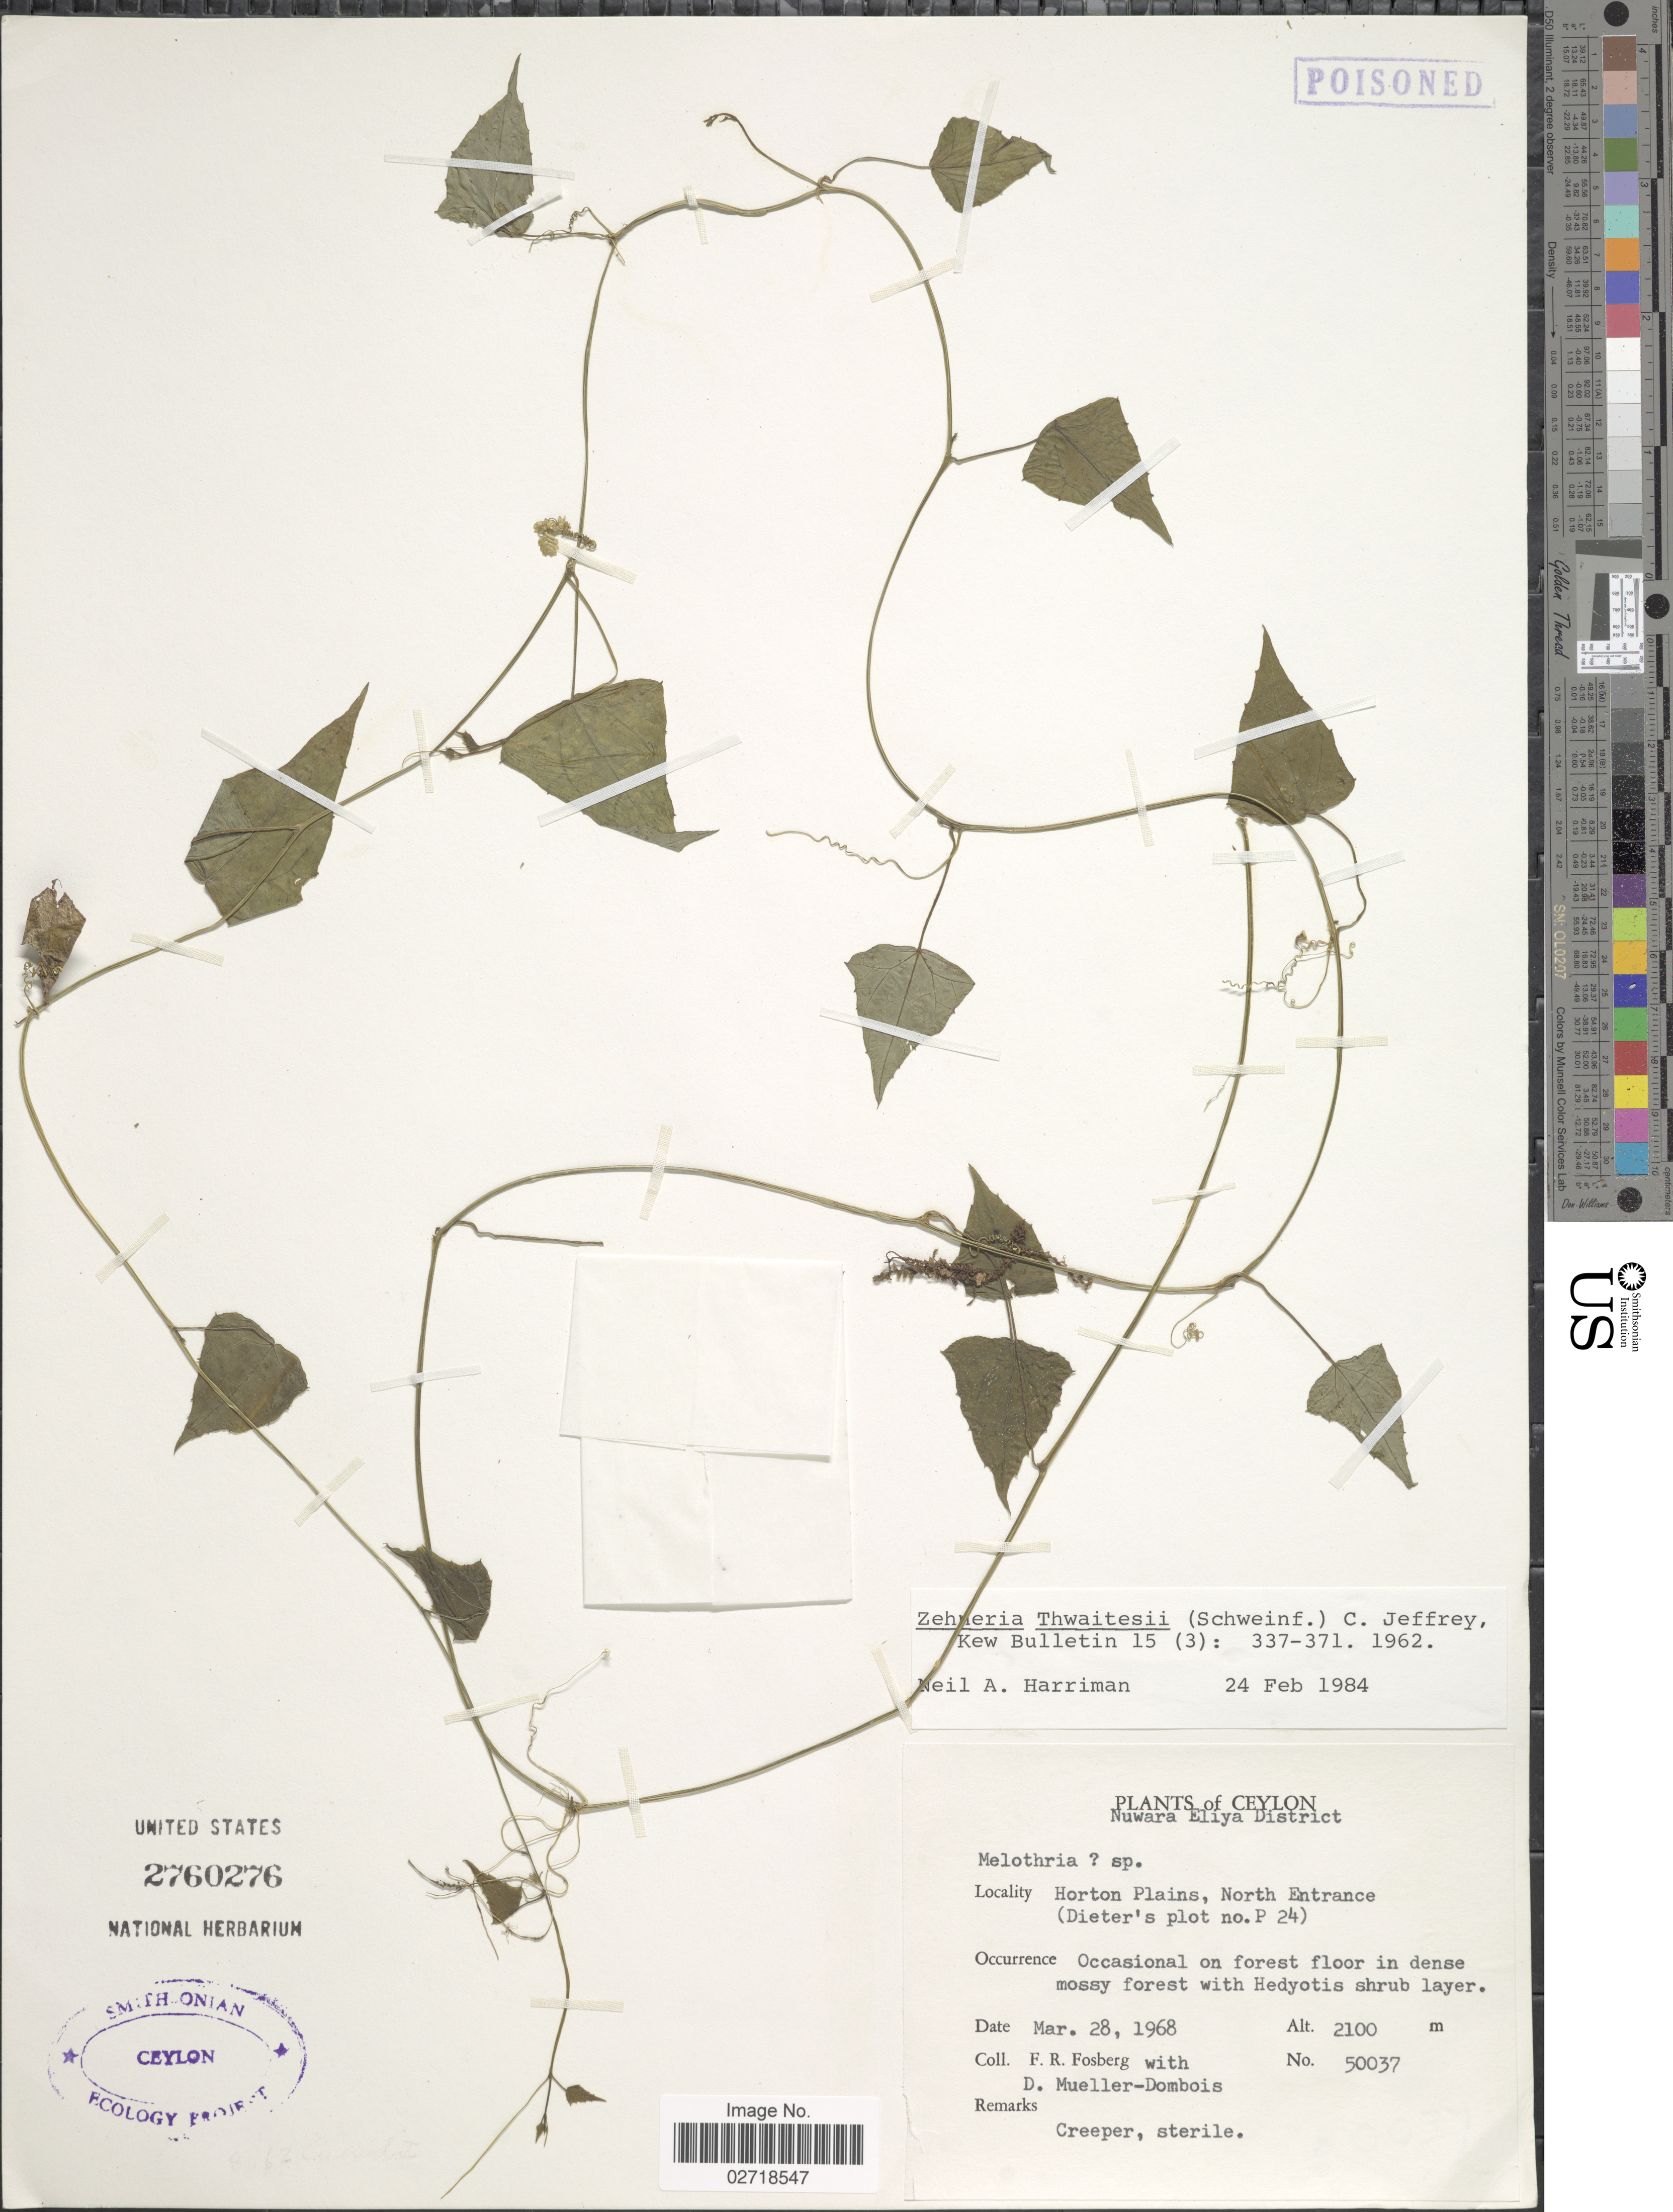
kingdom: Plantae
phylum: Tracheophyta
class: Magnoliopsida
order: Cucurbitales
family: Cucurbitaceae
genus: Zehneria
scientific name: Zehneria thwaitesii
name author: (Schweinf.) C. Jeffrey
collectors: F. R. Fosberg & D. Mueller-Dombois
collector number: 50037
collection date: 1968-03-28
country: Sri Lanka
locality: Nuwara Eliya District, Horton Plains, North Entrance (Dieter's plot no, P 24) Ceylon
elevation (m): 2100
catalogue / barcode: US 2760276